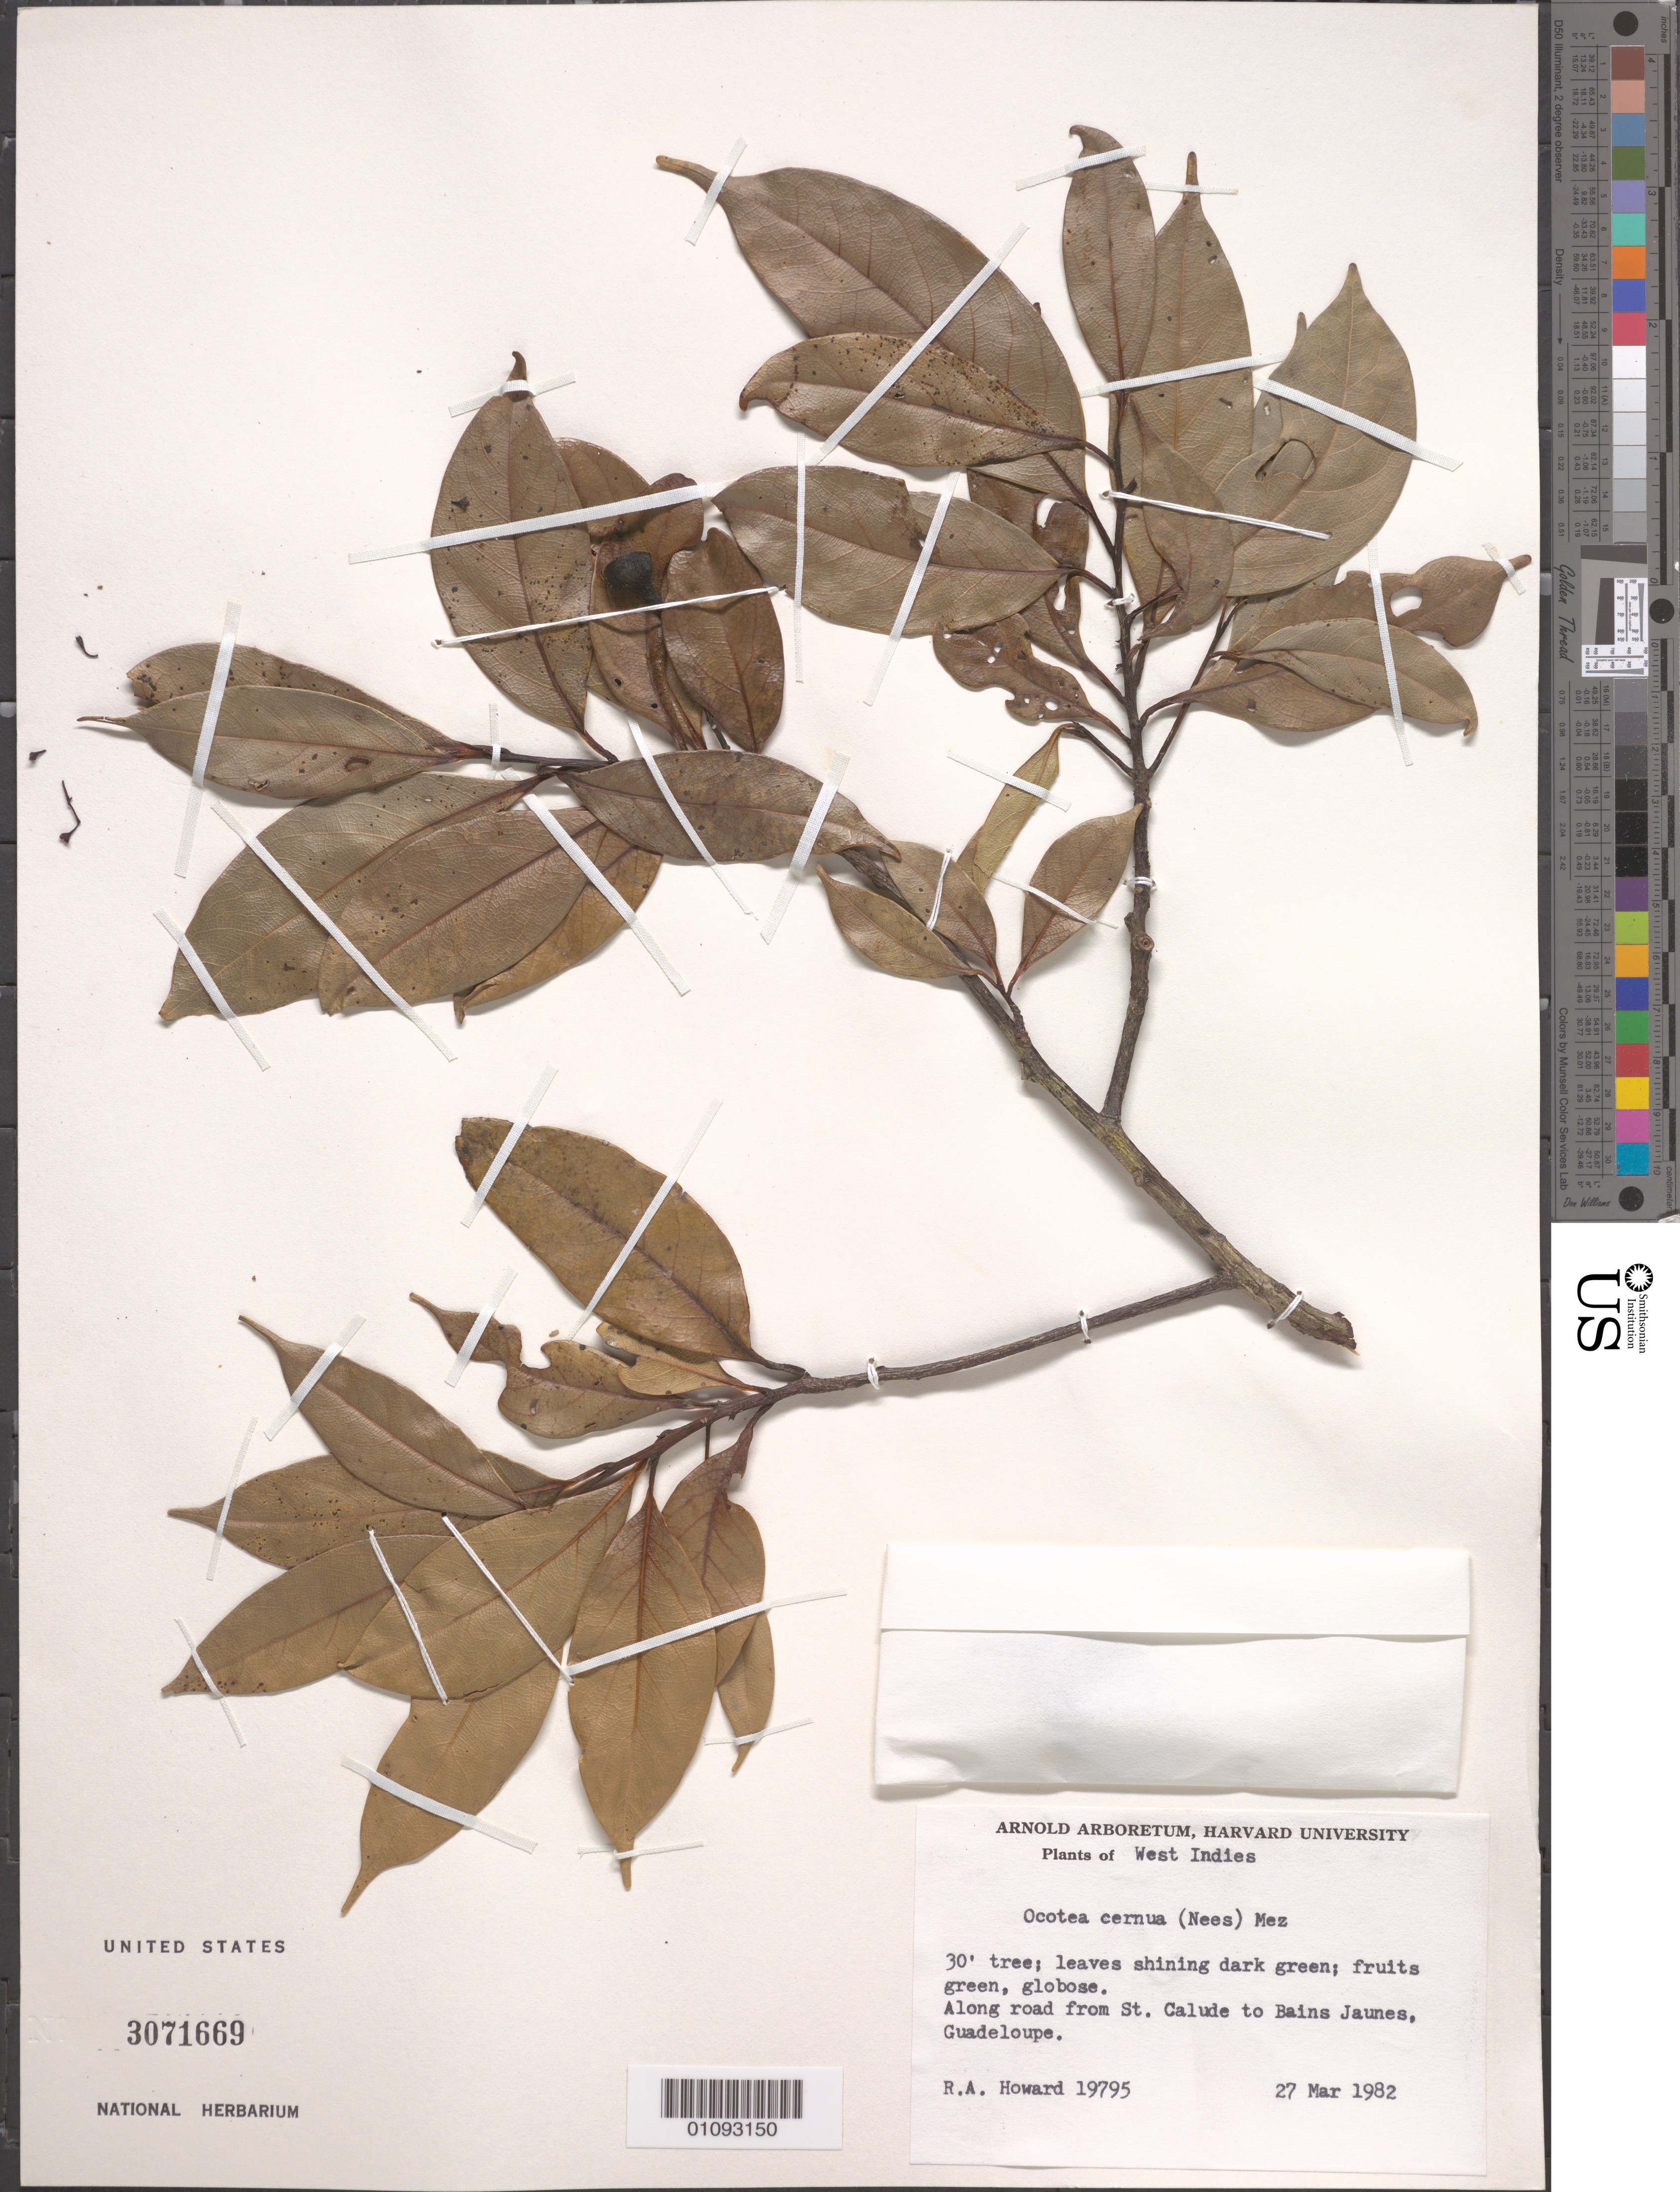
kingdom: Plantae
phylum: Tracheophyta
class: Magnoliopsida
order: Laurales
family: Lauraceae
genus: Ocotea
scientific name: Ocotea cernua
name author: (Nees) Mez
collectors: R. A. Howard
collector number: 19795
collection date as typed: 27 Mar 1982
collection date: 1982-03-27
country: Guadeloupe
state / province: St. Claude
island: Basse Terre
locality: Bains Jaunes.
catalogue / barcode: US 3071669